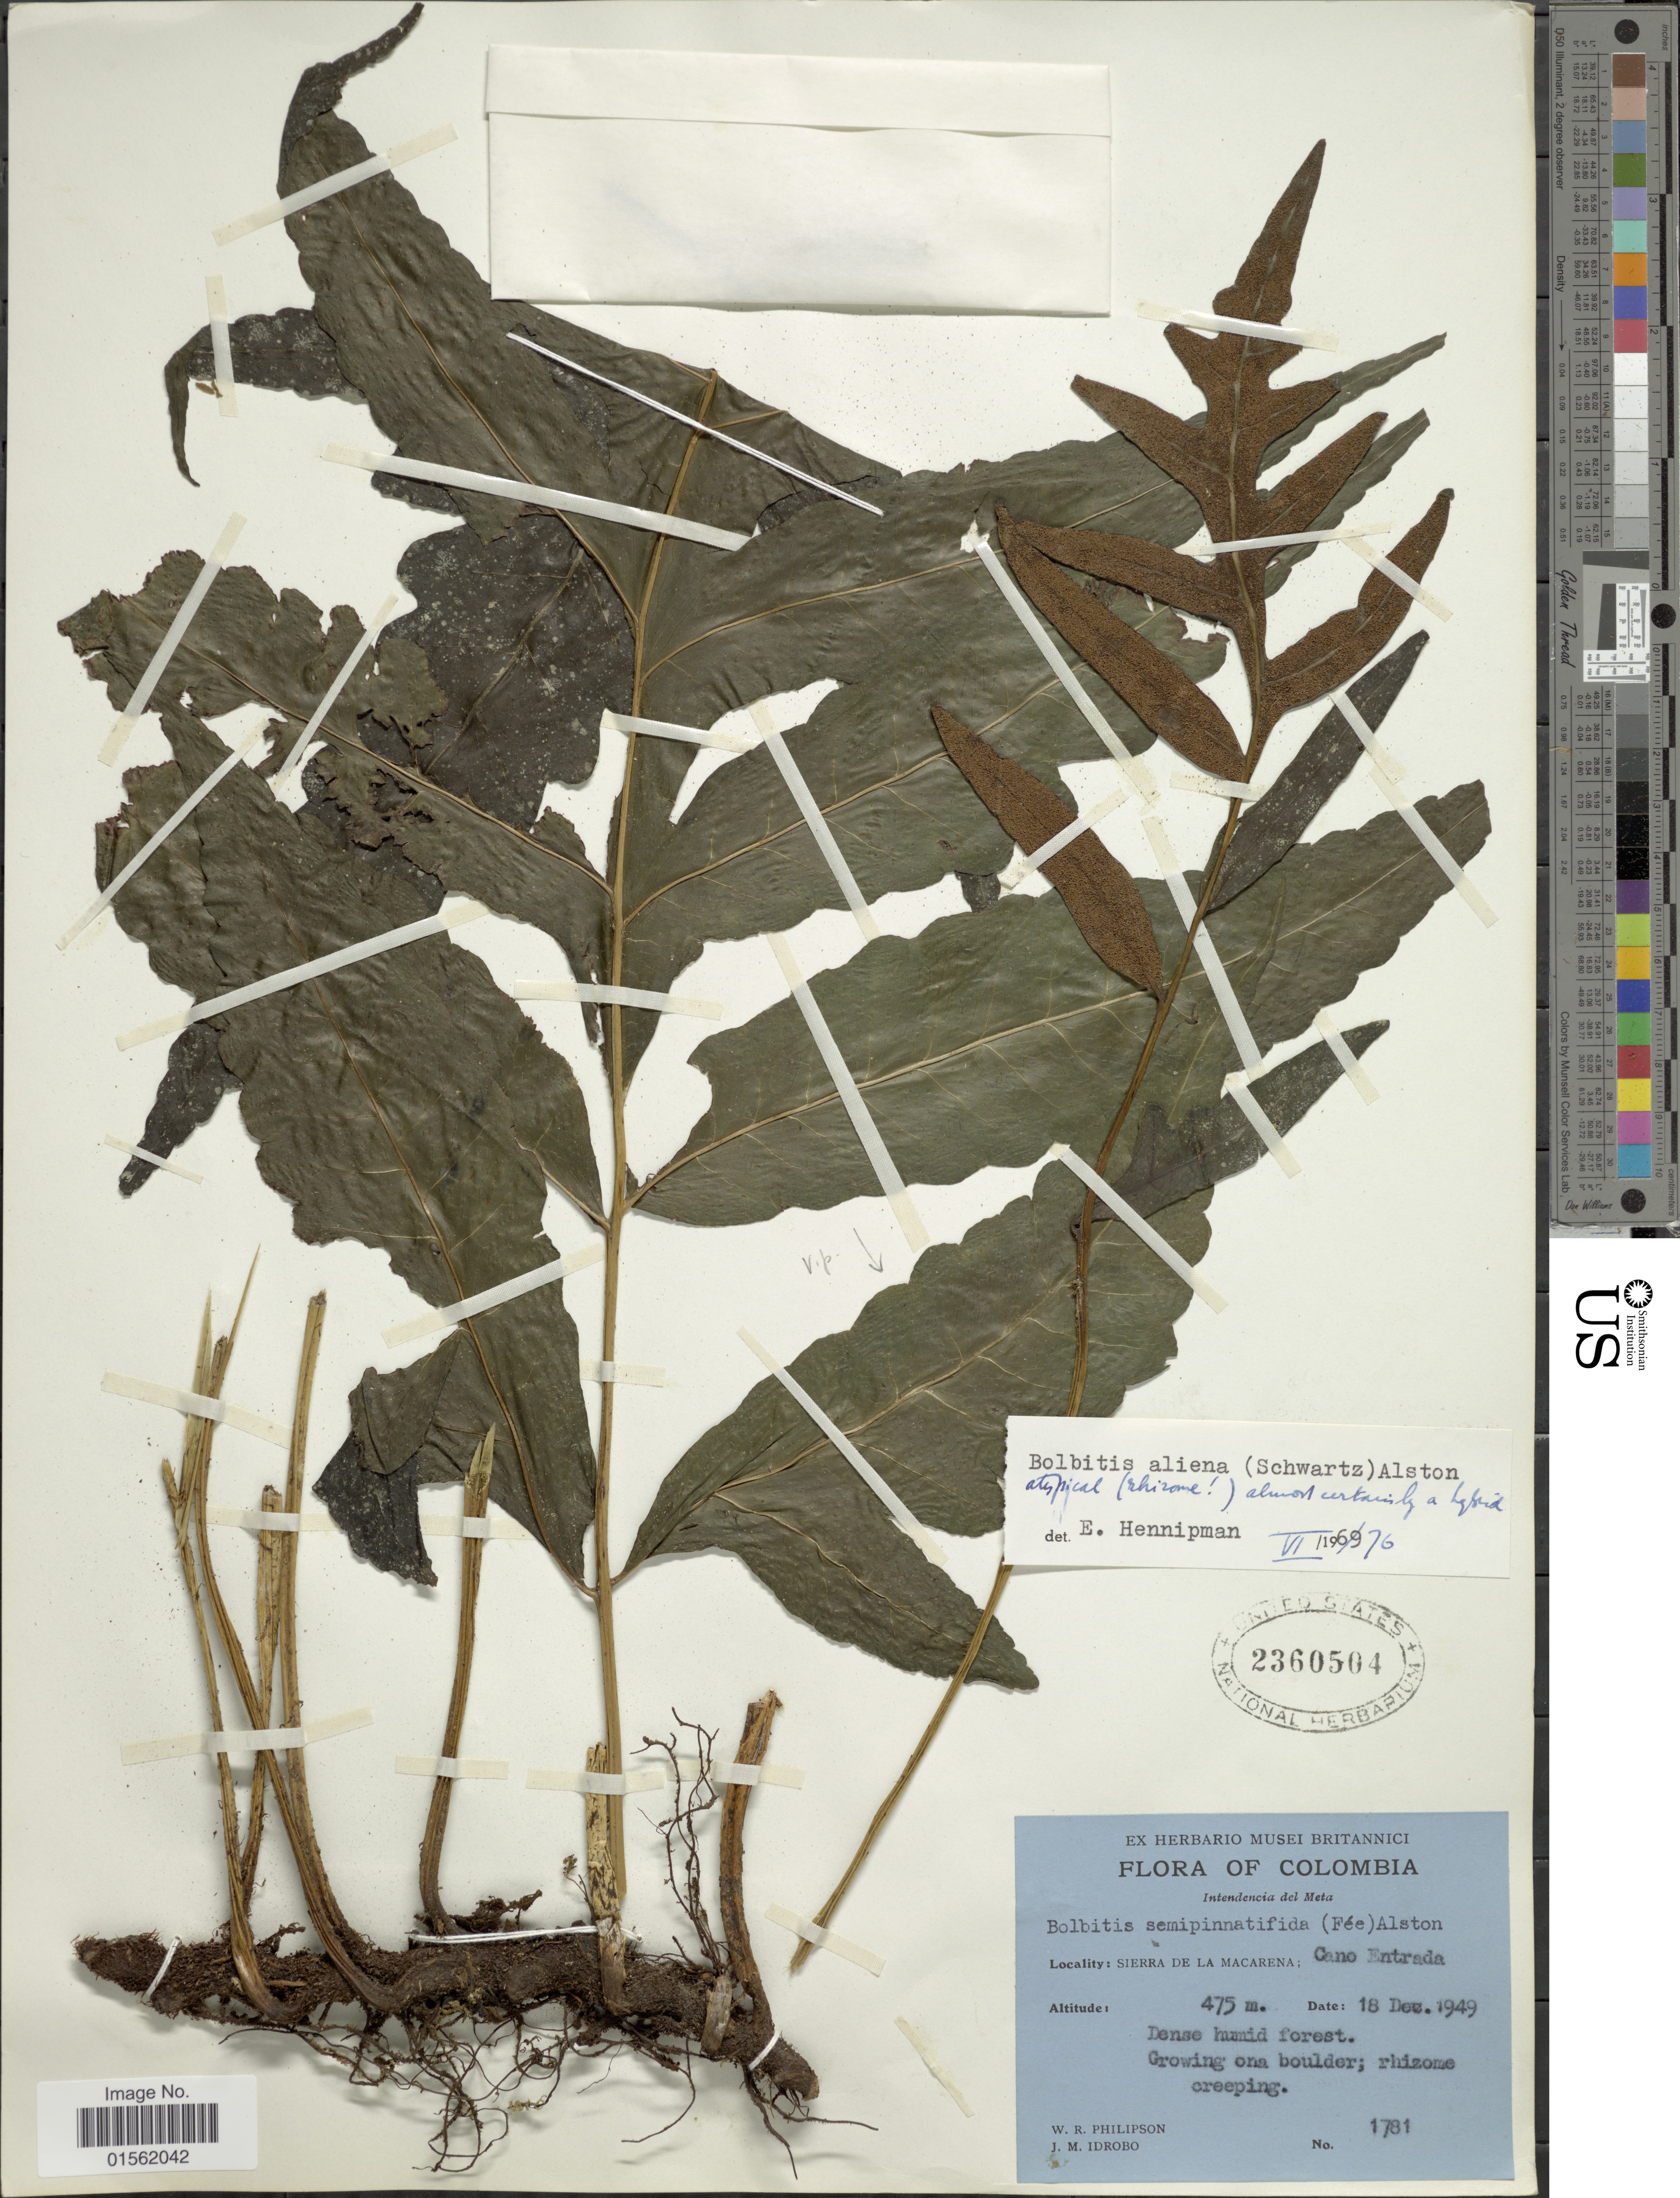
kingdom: Plantae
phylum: Tracheophyta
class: Polypodiopsida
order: Polypodiales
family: Dryopteridaceae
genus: Bolbitis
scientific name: Bolbitis aliena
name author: (Sw.) Alston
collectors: W. R. Philipson & J. M. Idrobo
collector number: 1781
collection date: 1949-12-18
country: Colombia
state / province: Meta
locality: Sierra de La Macarena; Cano Entrada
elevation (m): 475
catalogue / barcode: US 2360504